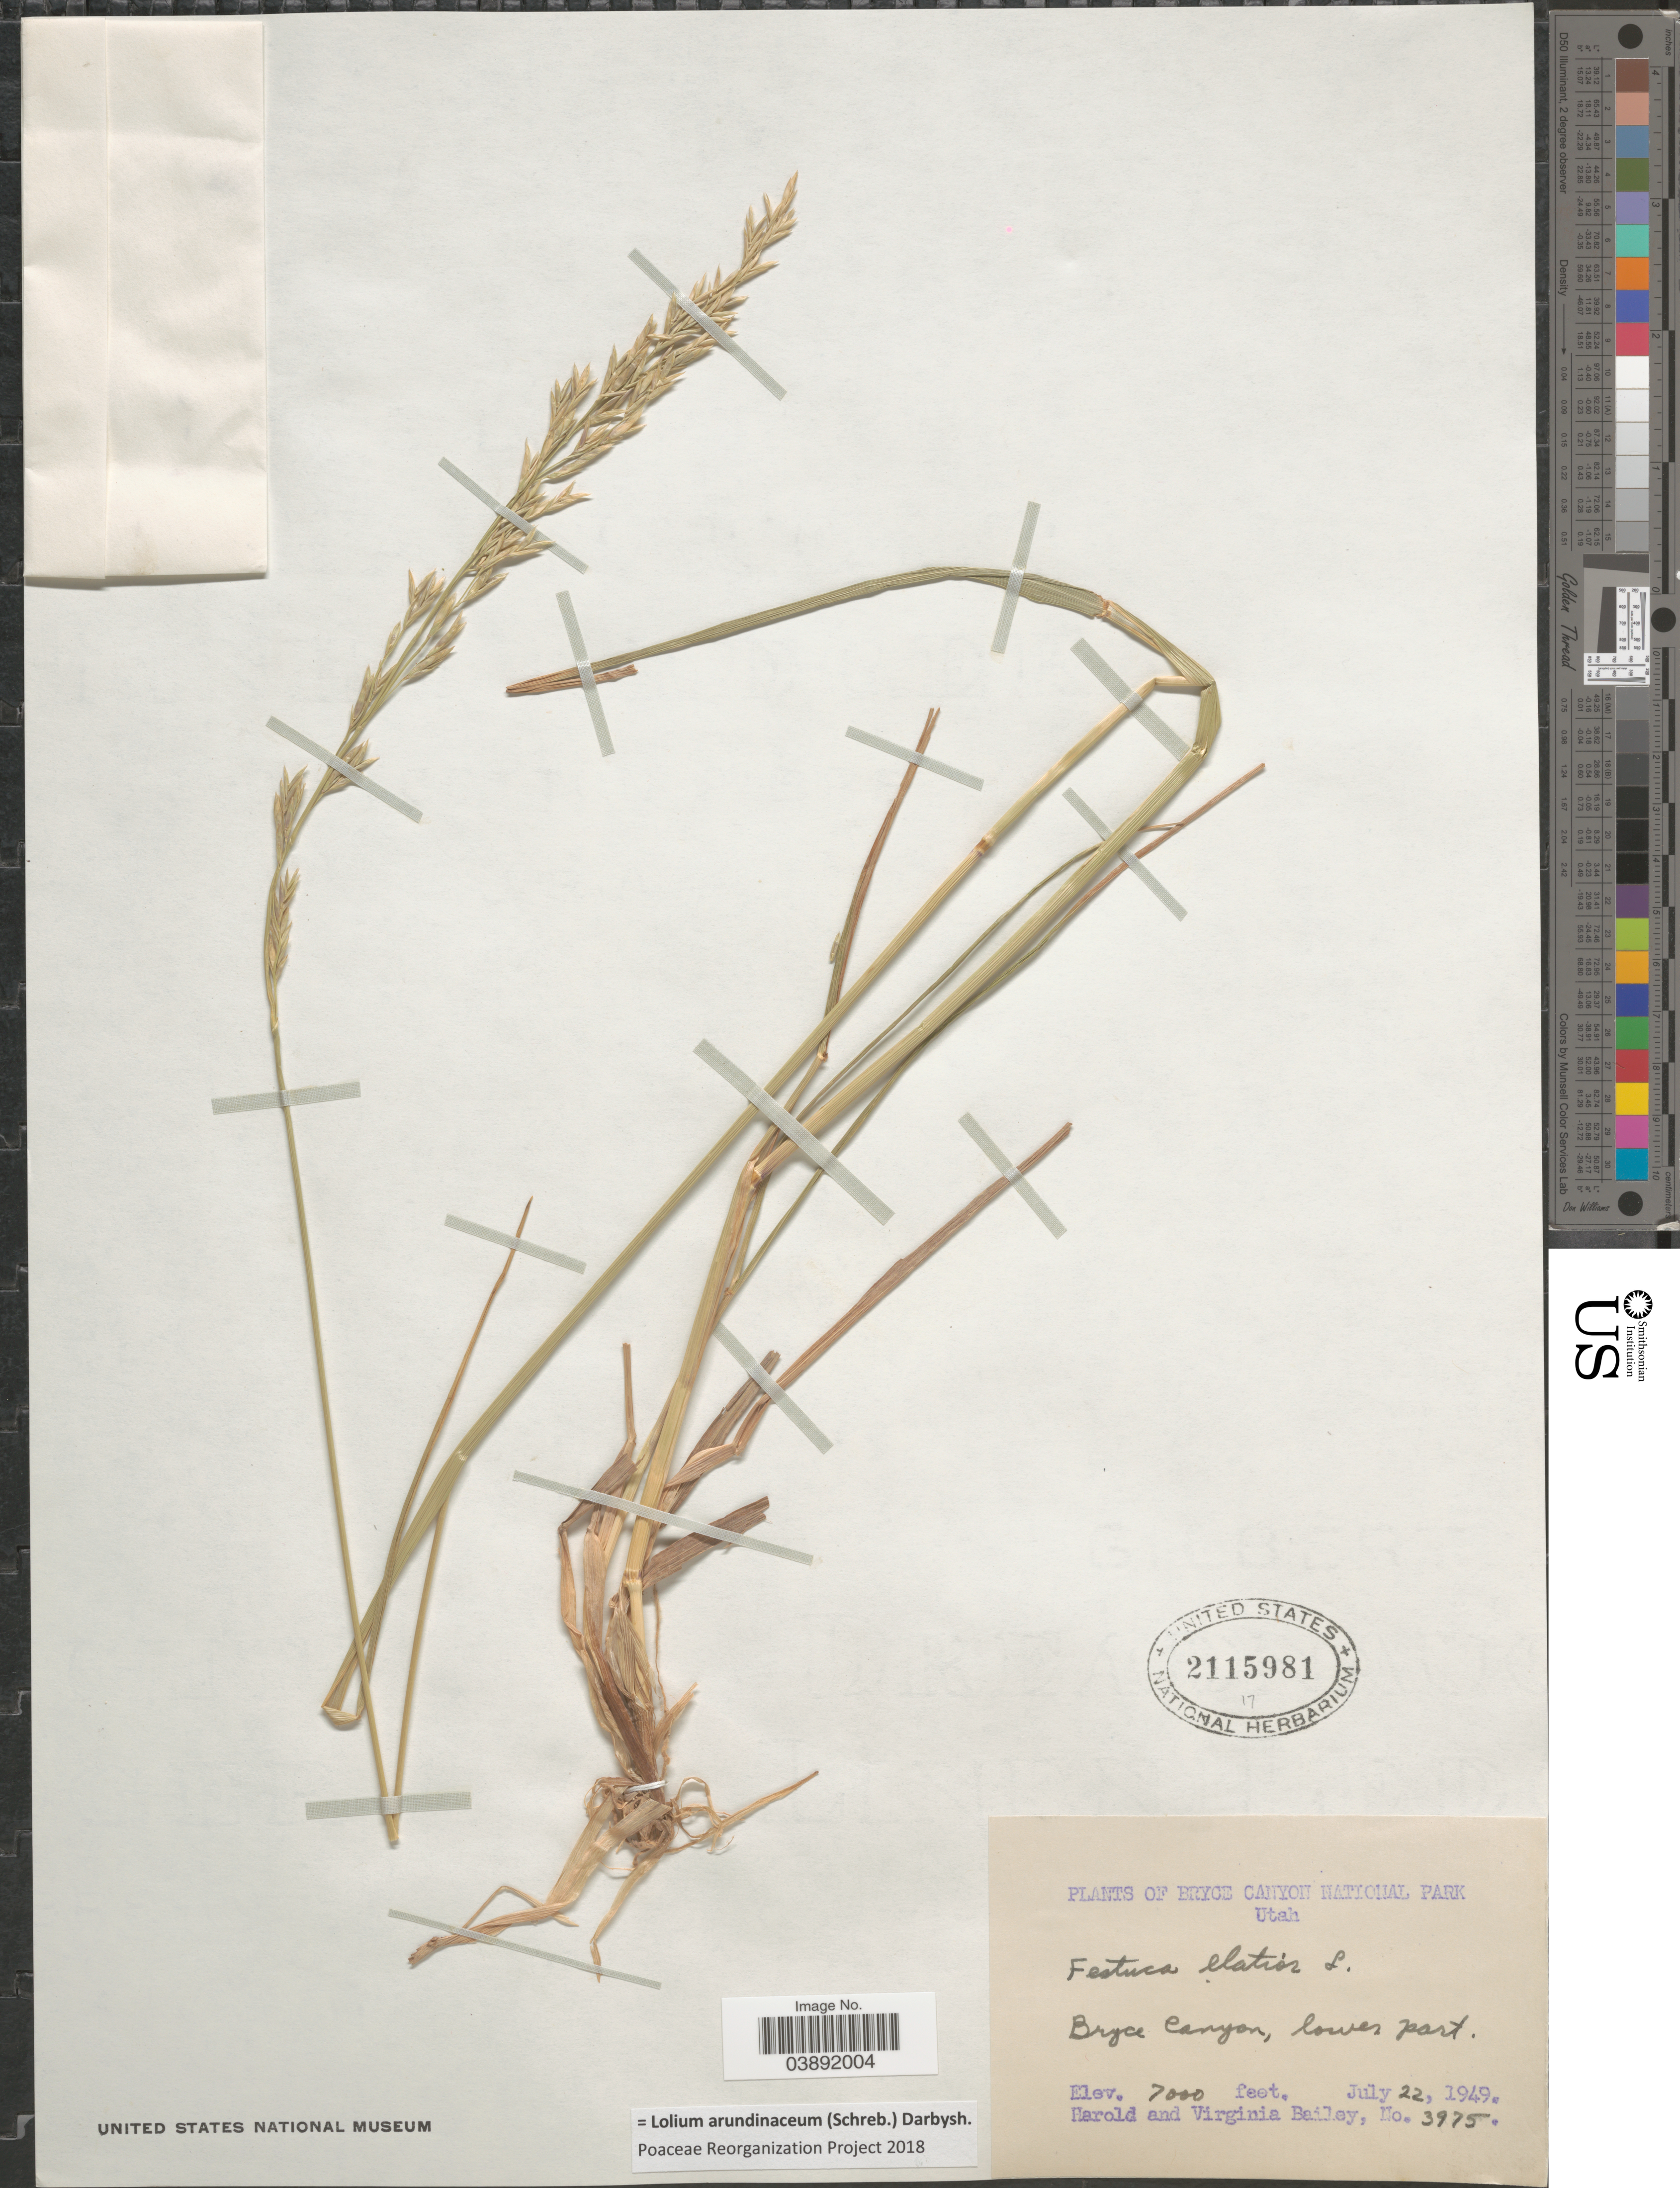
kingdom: Plantae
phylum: Tracheophyta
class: Liliopsida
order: Poales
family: Poaceae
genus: Lolium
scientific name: Lolium arundinaceum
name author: (Schreb.) Darbysh.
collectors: H. Bailey & V. L. Bailey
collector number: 3975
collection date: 1949-07-22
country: United States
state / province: Utah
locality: Bryce Canyon National Park. Bryce Canyon, lower part.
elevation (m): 2134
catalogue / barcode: US 2115981